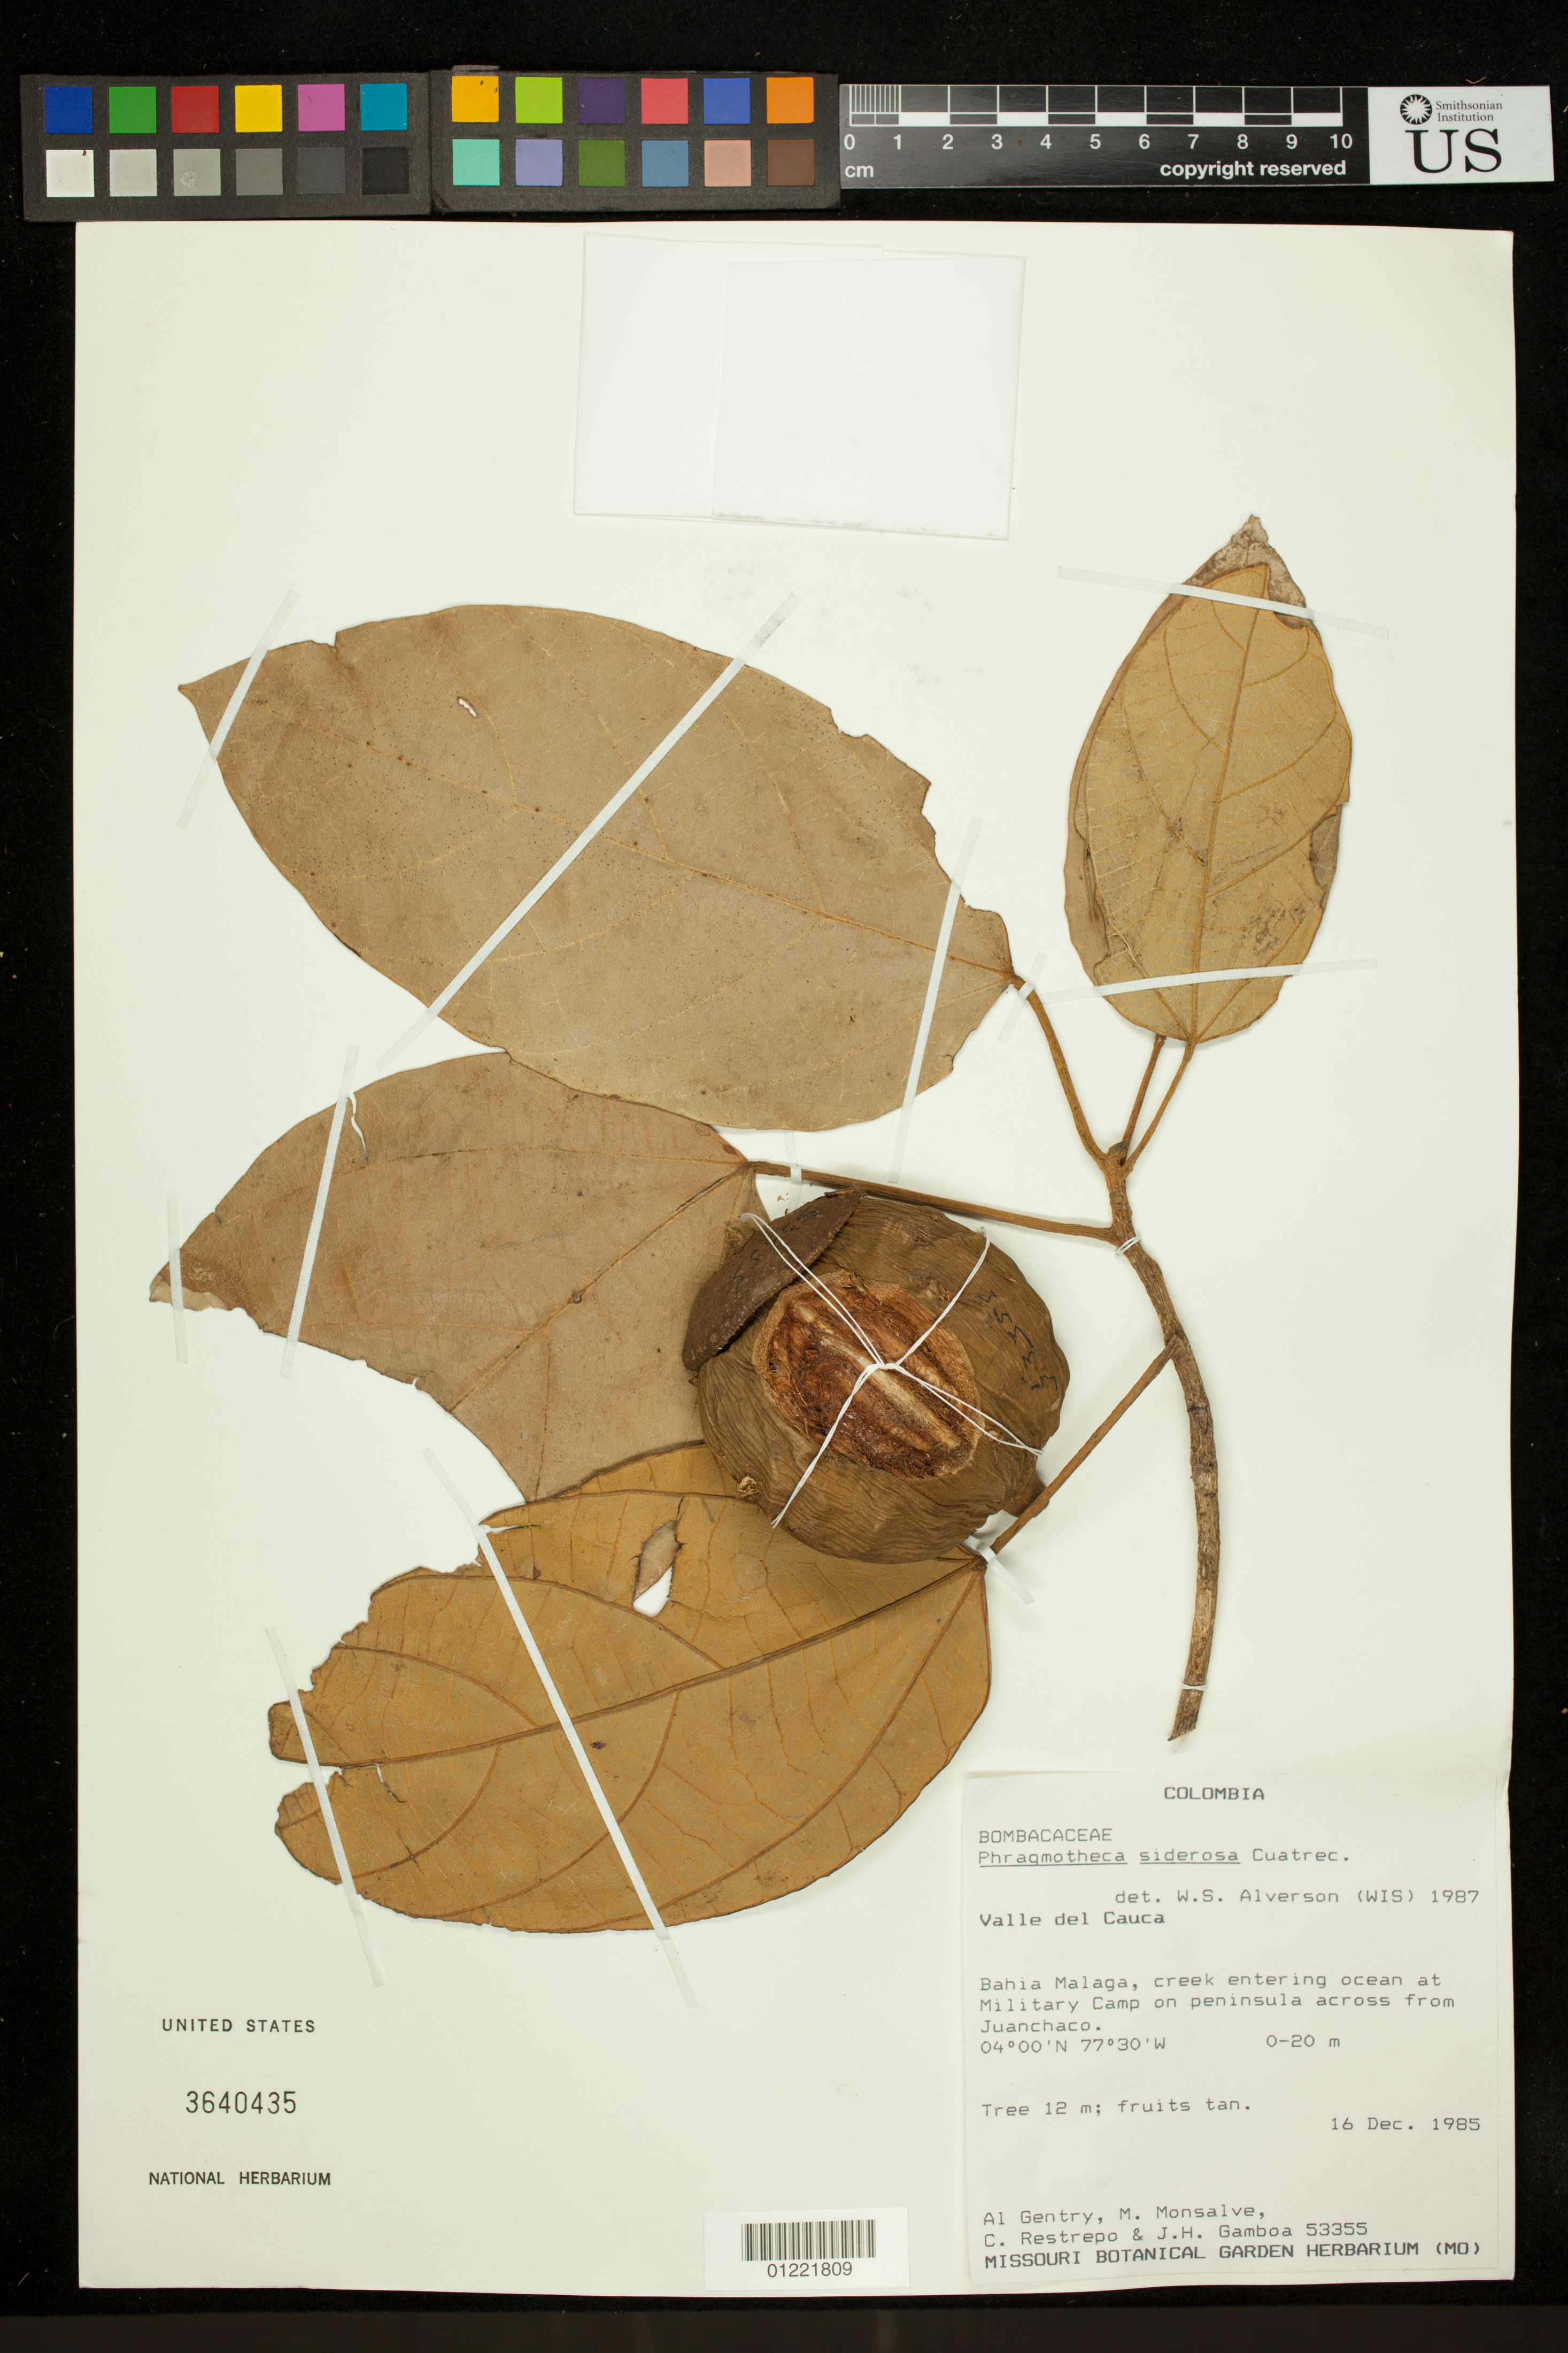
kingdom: Plantae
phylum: Tracheophyta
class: Magnoliopsida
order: Malvales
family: Malvaceae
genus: Phragmotheca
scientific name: Phragmotheca siderosa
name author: Cuatrec.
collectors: A. H. Gentry, M. Monsalve, C. Restrepo & J. Gamboa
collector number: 53355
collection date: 1985-12-16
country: Colombia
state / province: Valle del Cauca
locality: Bahia Malaga, creek entering ocean at Military Camp on peninsula across from Juanchaco.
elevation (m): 0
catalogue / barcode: US 3640435